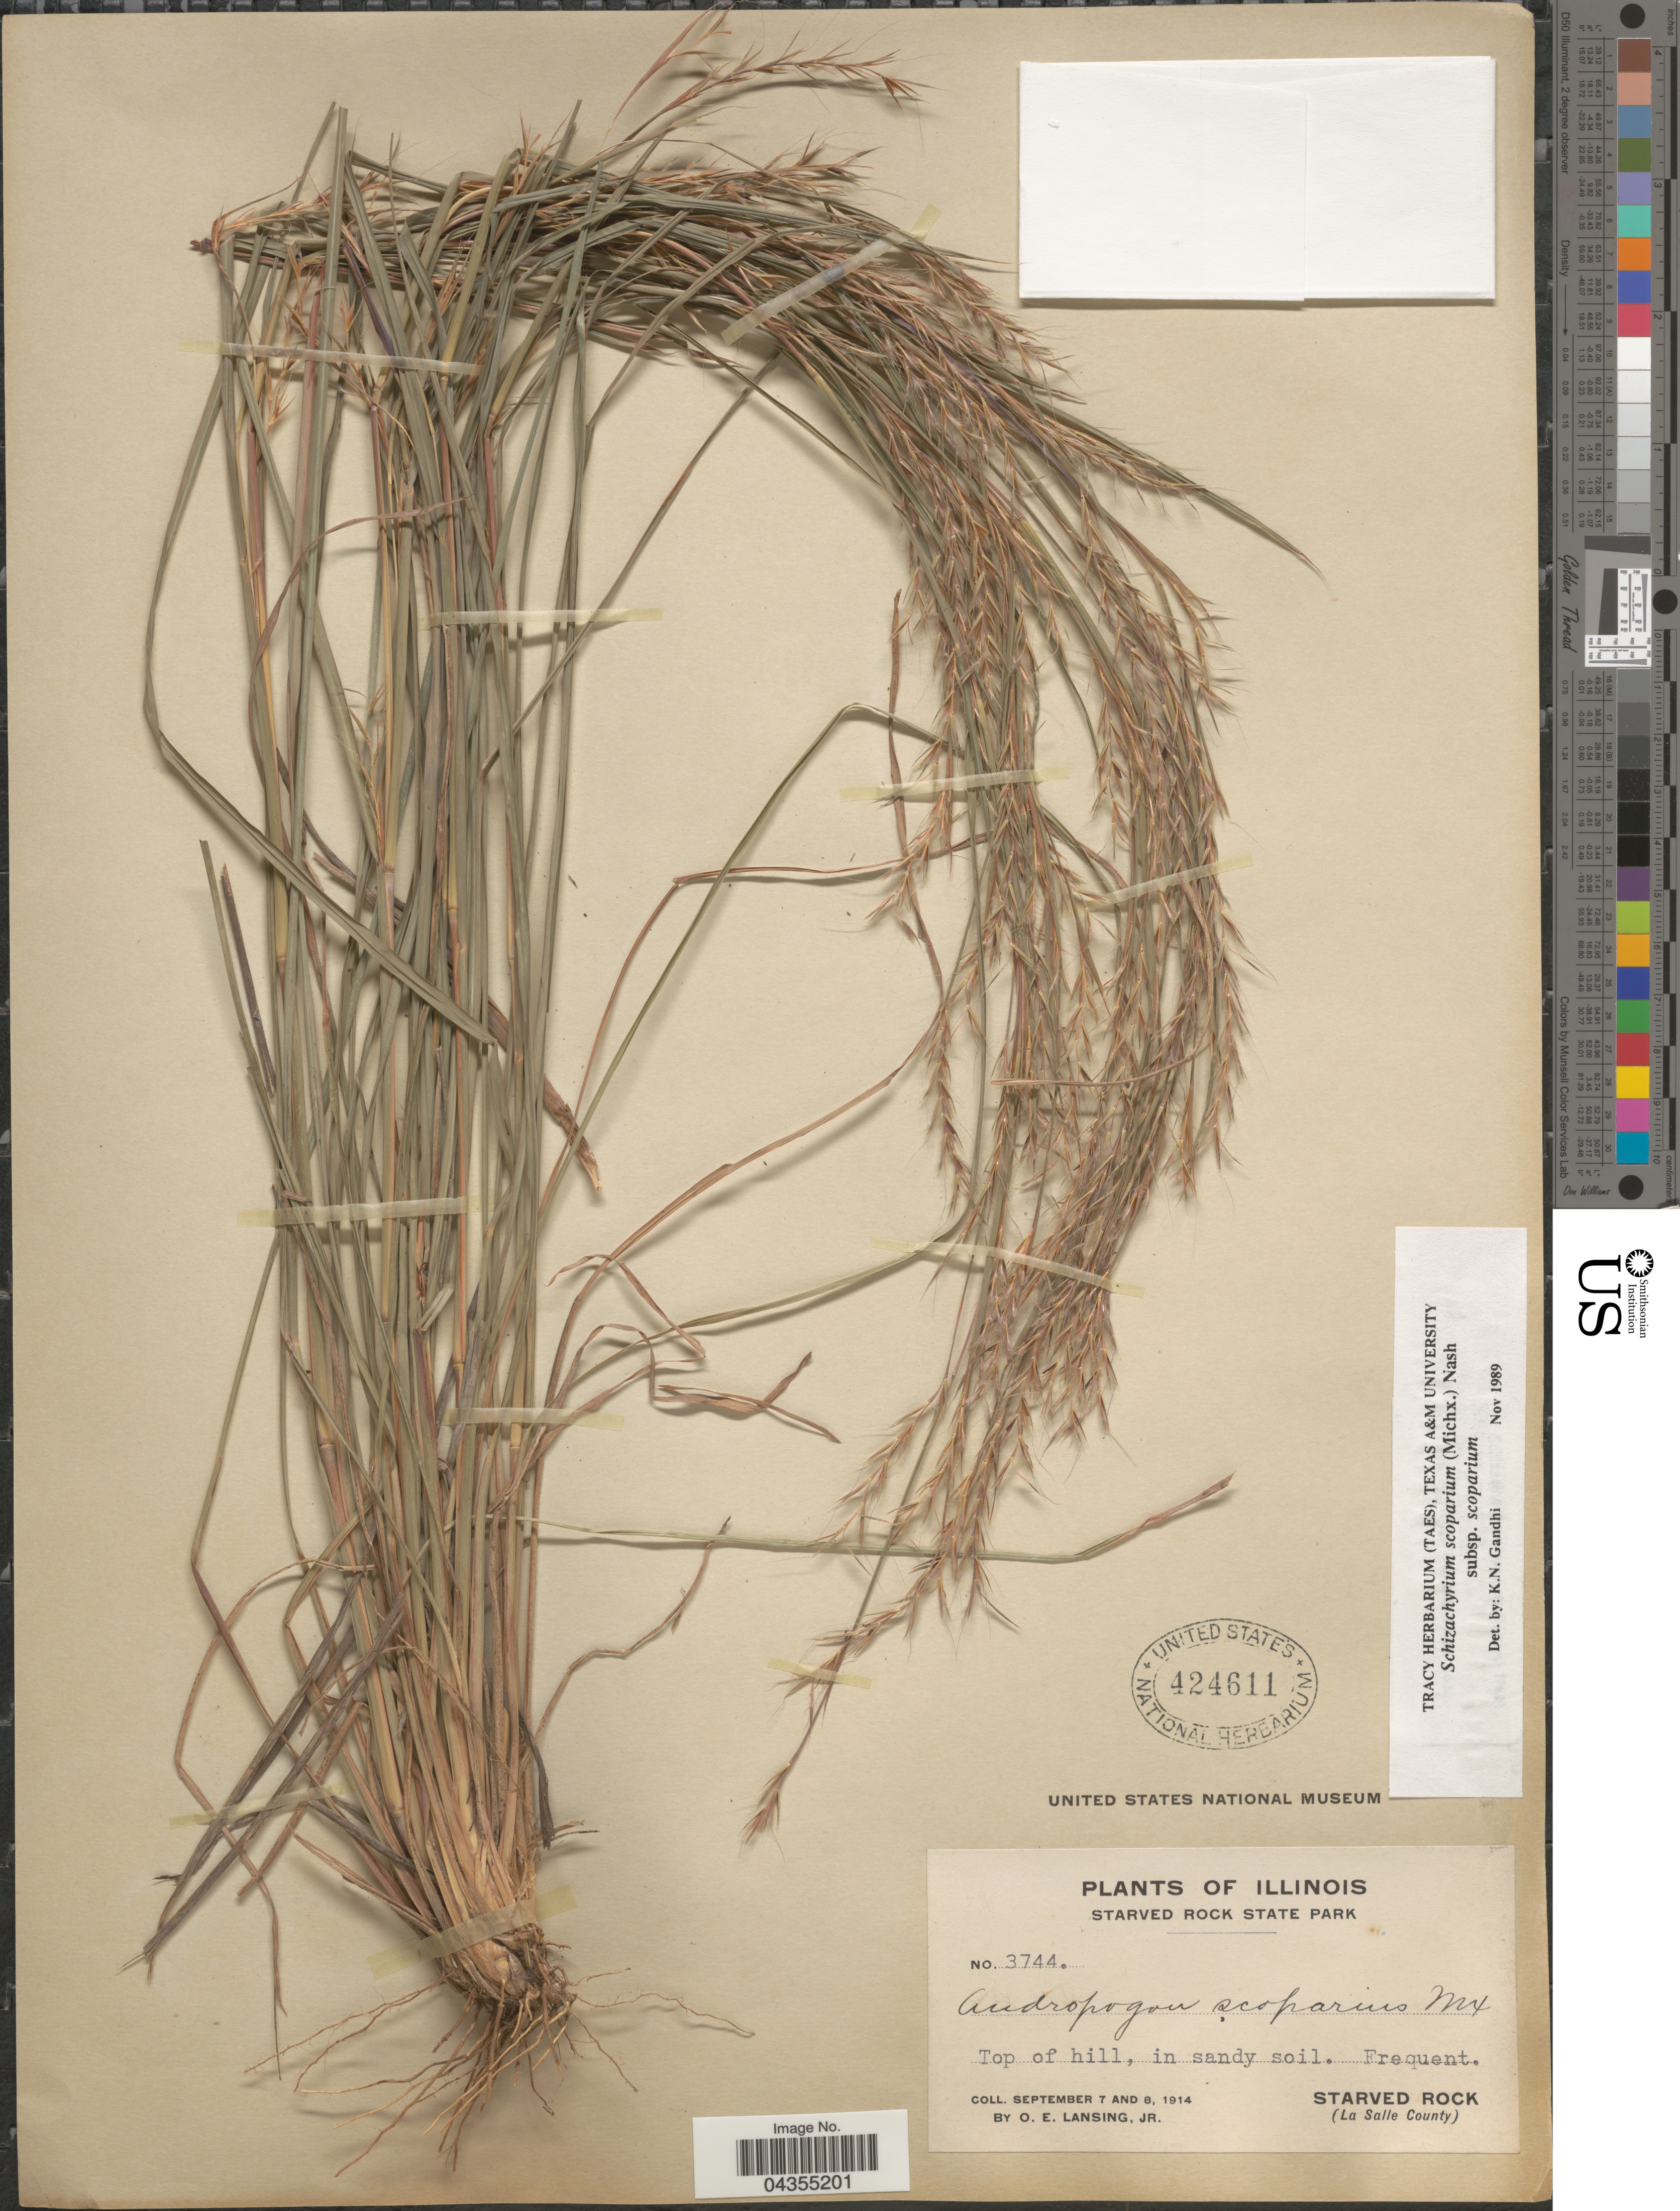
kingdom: Plantae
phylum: Tracheophyta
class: Liliopsida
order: Poales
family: Poaceae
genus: Schizachyrium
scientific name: Schizachyrium scoparium var. scoparium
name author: (Michx.) Nash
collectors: O. E. Lansing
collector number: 3744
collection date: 1914-09-07/1914-09-08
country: United States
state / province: Illinois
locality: Starved Rock State Park. Top of hill, in sandy soil. Starved Rock (La Salle County).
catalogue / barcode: US 424611